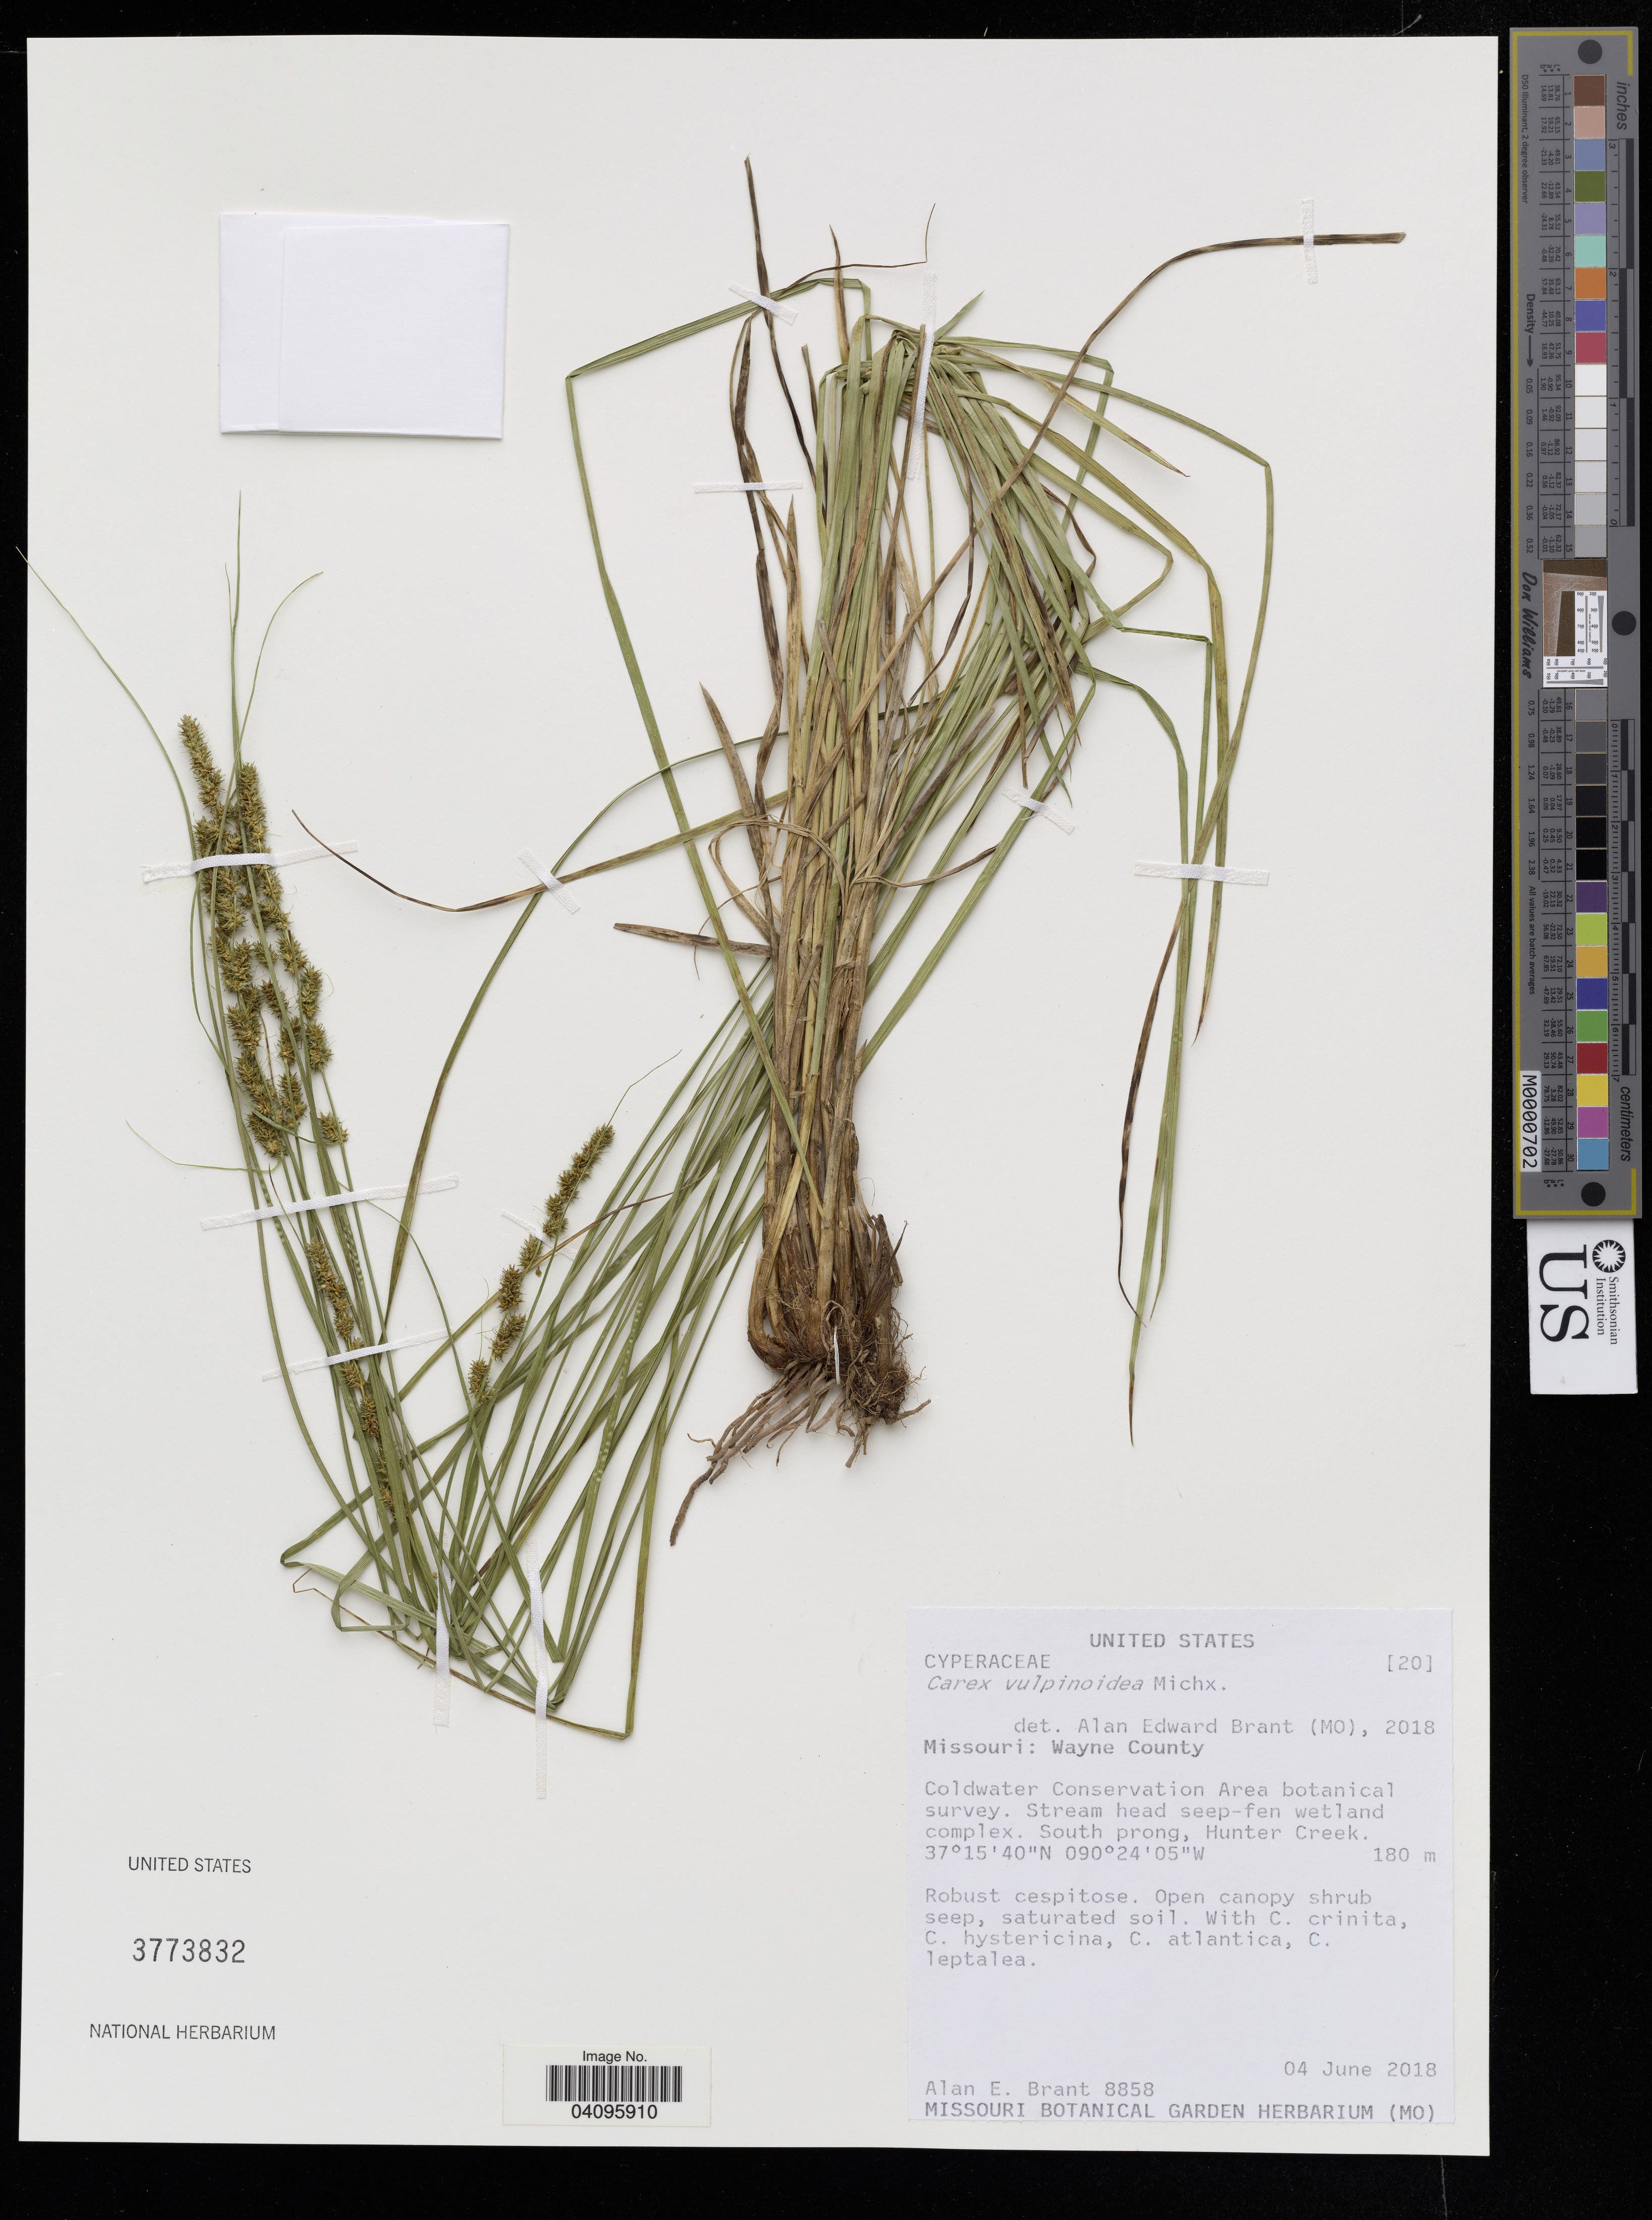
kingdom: Plantae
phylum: Tracheophyta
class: Liliopsida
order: Poales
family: Cyperaceae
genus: Carex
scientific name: Carex vulpinoidea Michx.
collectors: A. Brant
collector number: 20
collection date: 2018-06-04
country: United States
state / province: Missouri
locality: Wayne County, Coldwater Conservation Area botanical survey.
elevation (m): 180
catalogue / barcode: US 3773832